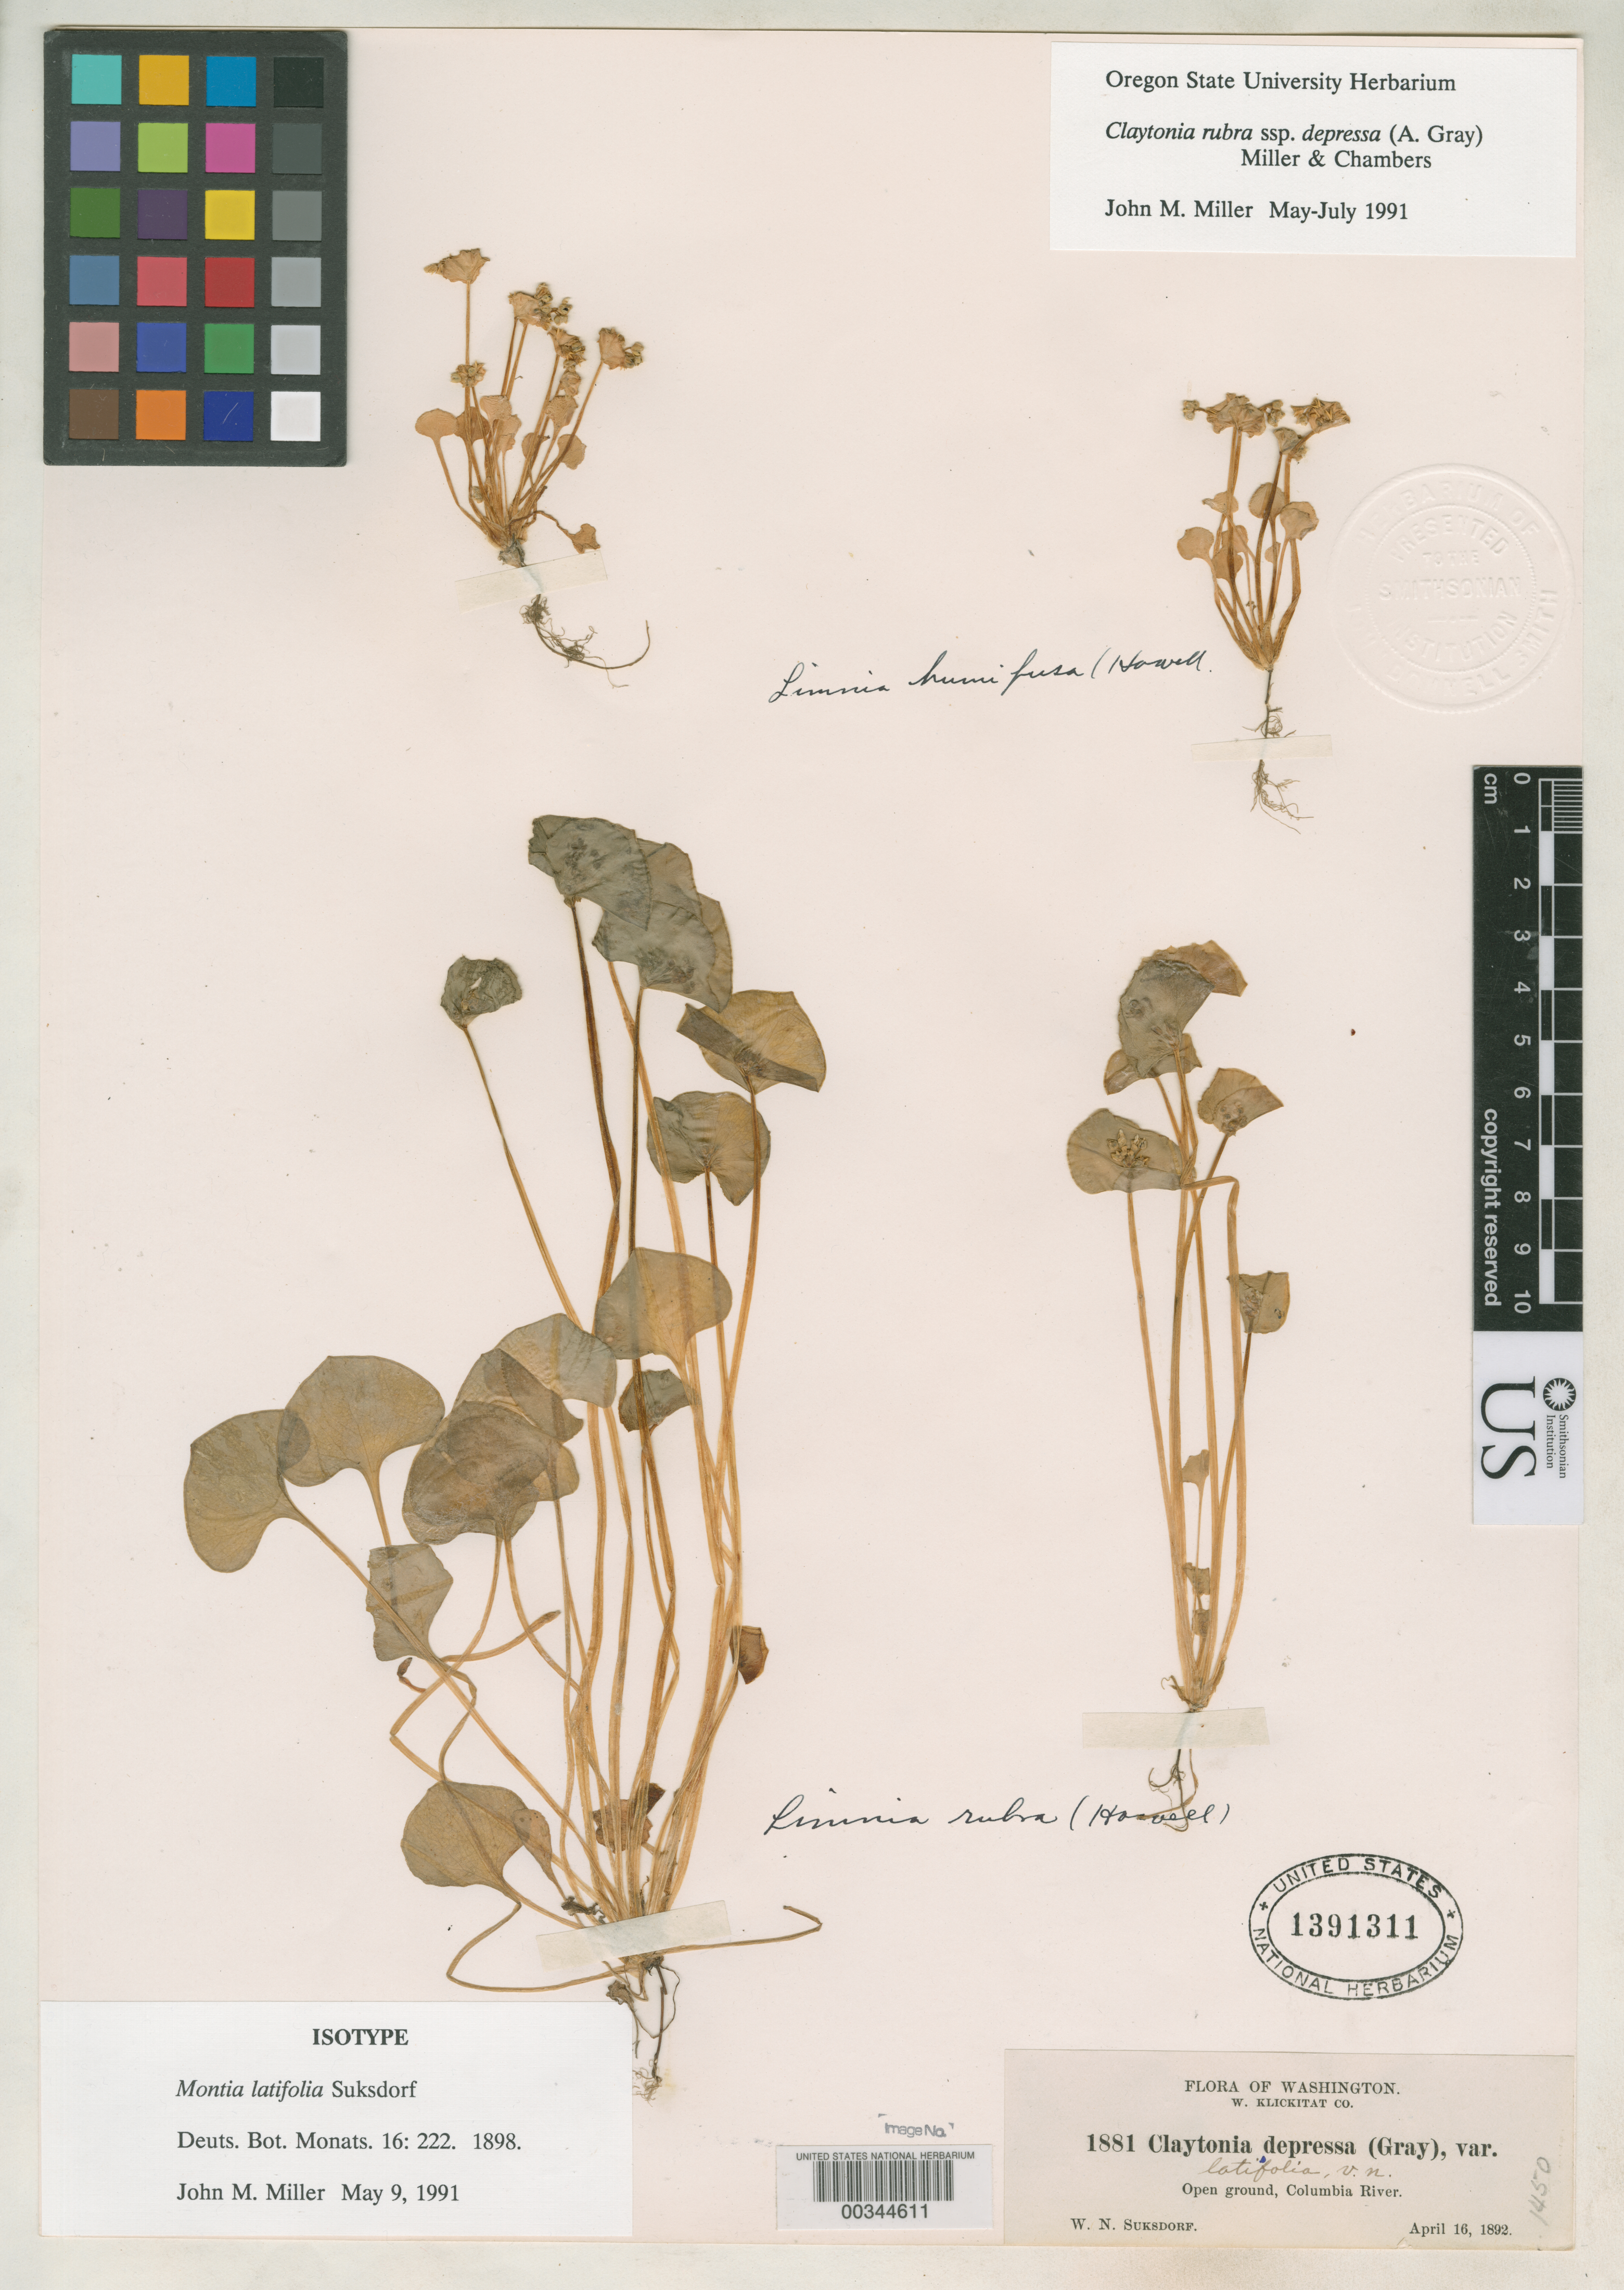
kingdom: Plantae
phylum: Tracheophyta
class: Magnoliopsida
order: Caryophyllales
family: Montiaceae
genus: Montia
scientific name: Montia latifolia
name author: Suksd.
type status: Isotype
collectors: W. N. Suksdorf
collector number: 1881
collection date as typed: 16 Apr 1892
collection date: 1892-04-16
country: United States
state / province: Washington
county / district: Klickitat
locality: Open ground, Columbia River.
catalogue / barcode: US 1391311